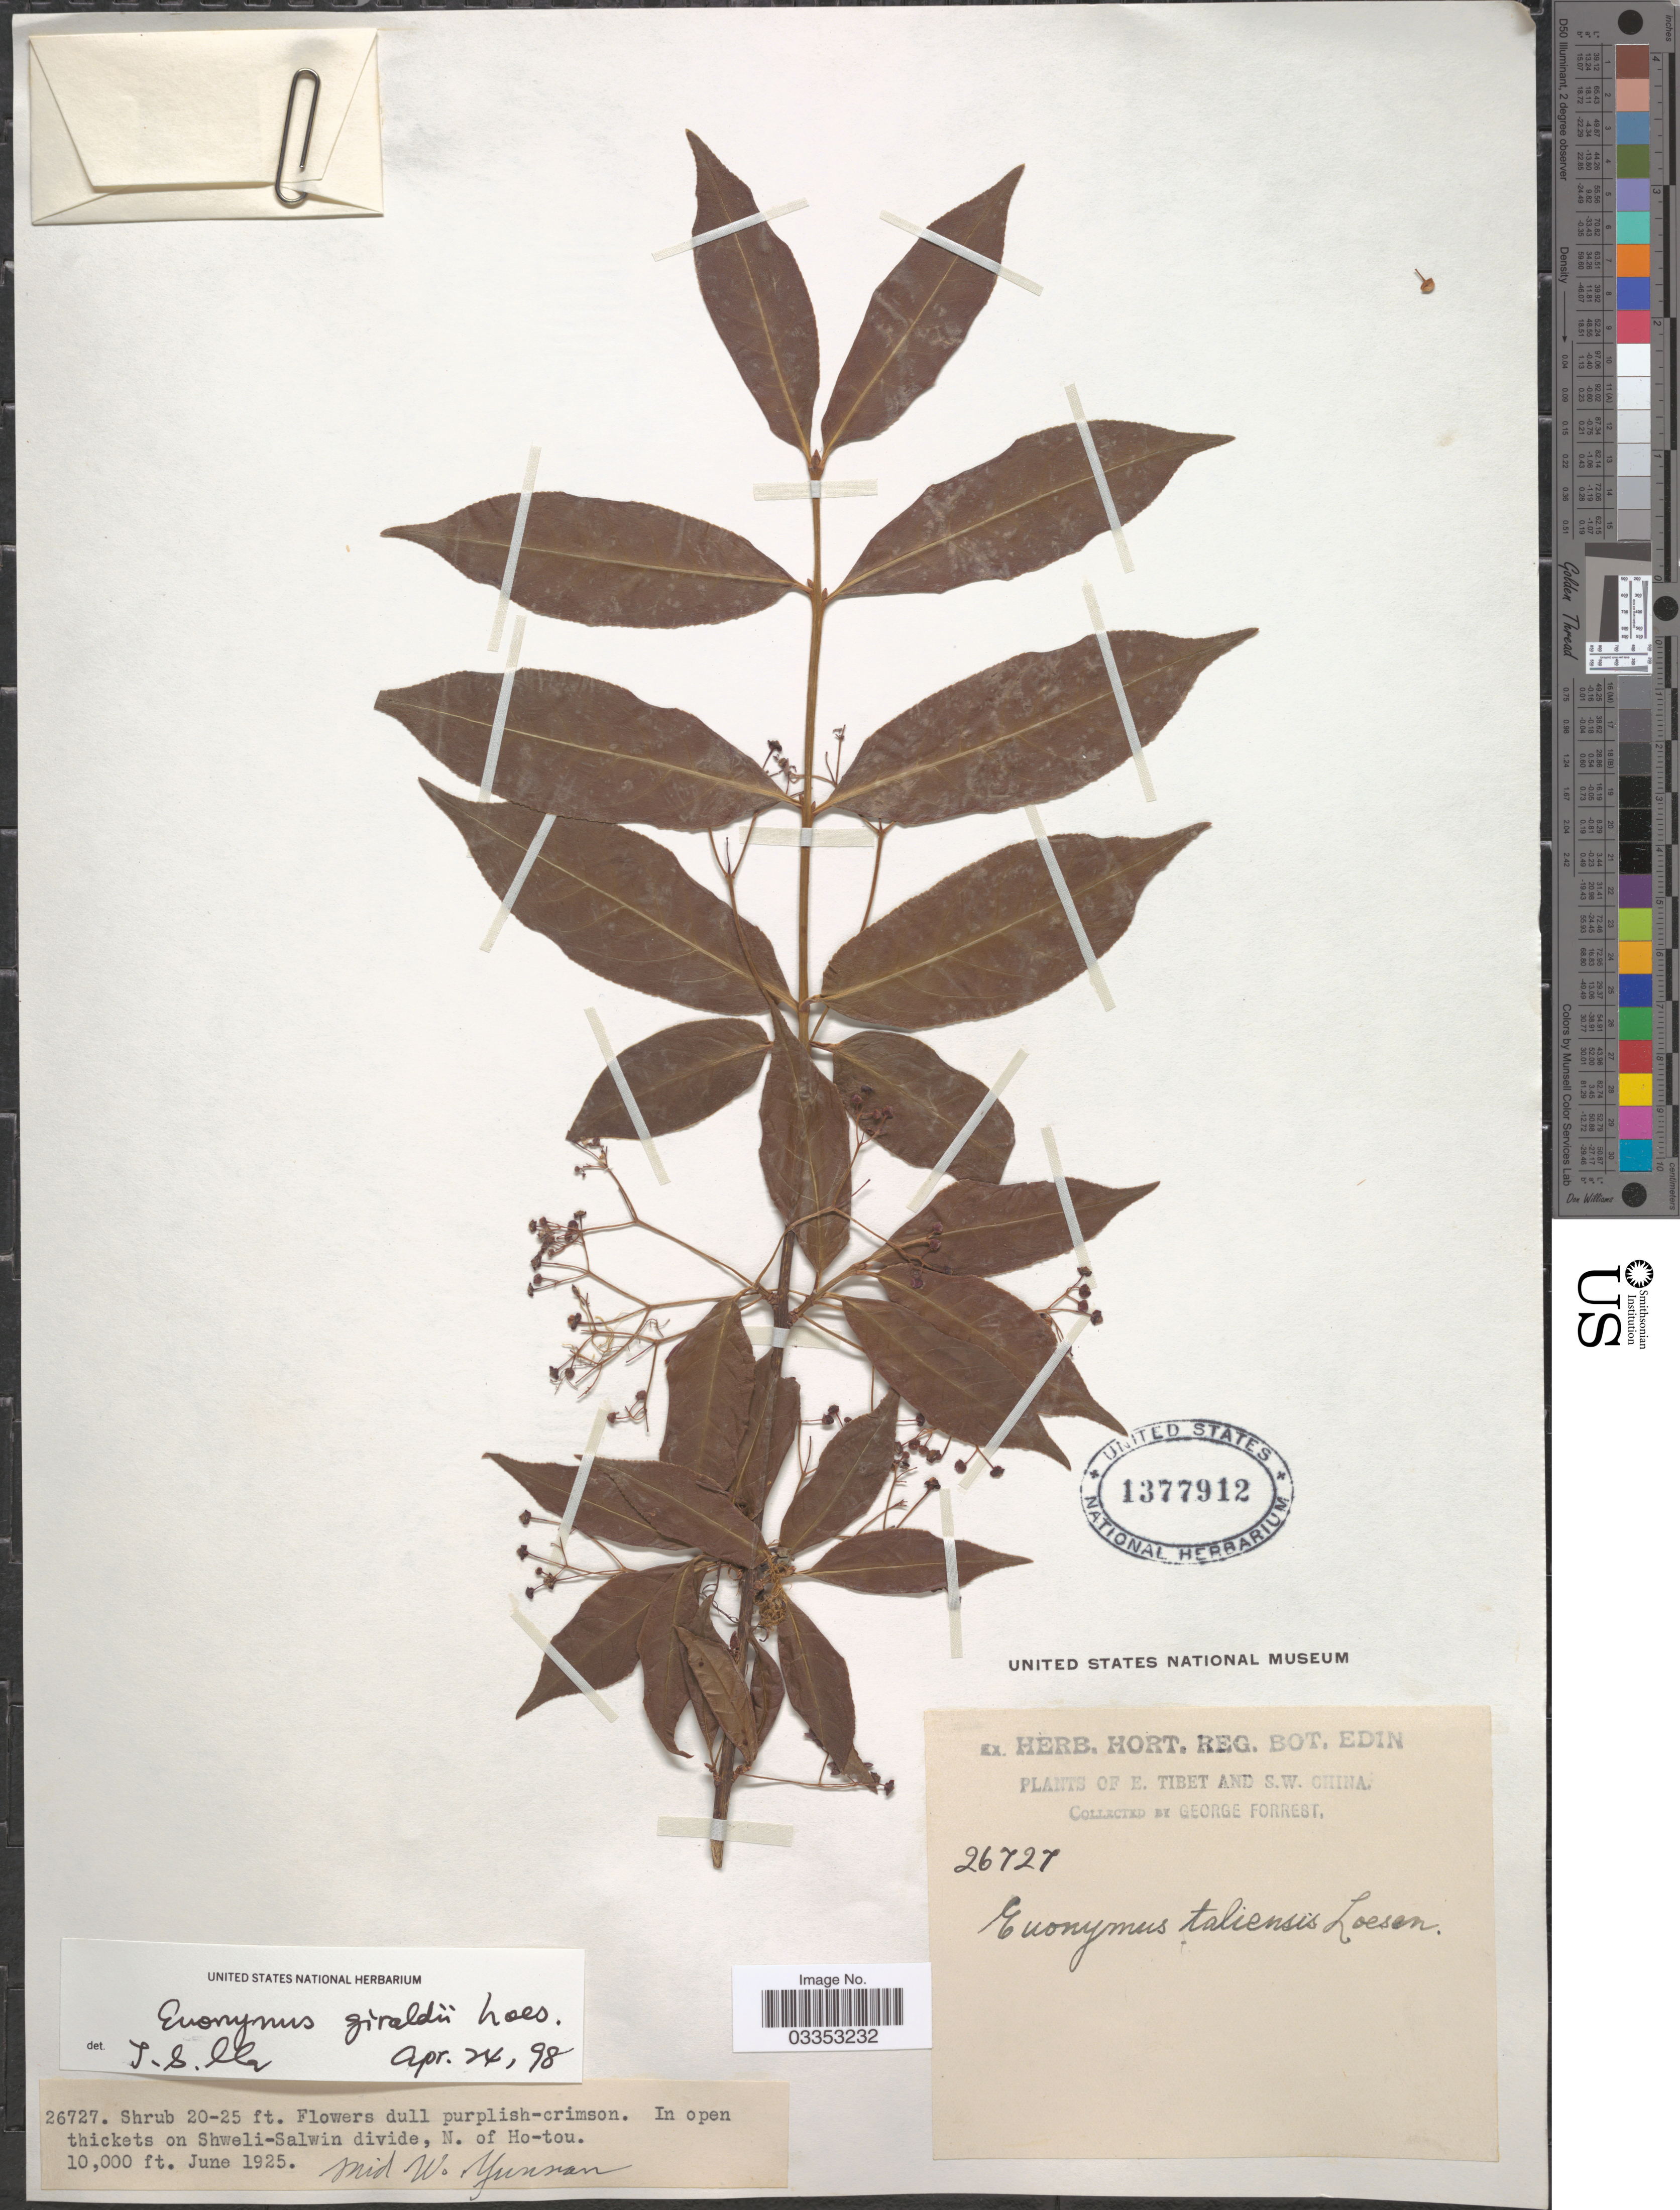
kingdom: Plantae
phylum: Tracheophyta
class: Magnoliopsida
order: Celastrales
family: Celastraceae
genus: Euonymus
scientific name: Euonymus giraldii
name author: Loes. ex Diels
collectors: G. Forrest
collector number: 26727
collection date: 1925-06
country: China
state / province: Yunnan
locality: E. Tibet and S.W. China. In open thickets on Shweli-Salwin divide, N. of Ho-tou. Mid. W. Yunnan.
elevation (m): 3048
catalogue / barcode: US 1377912